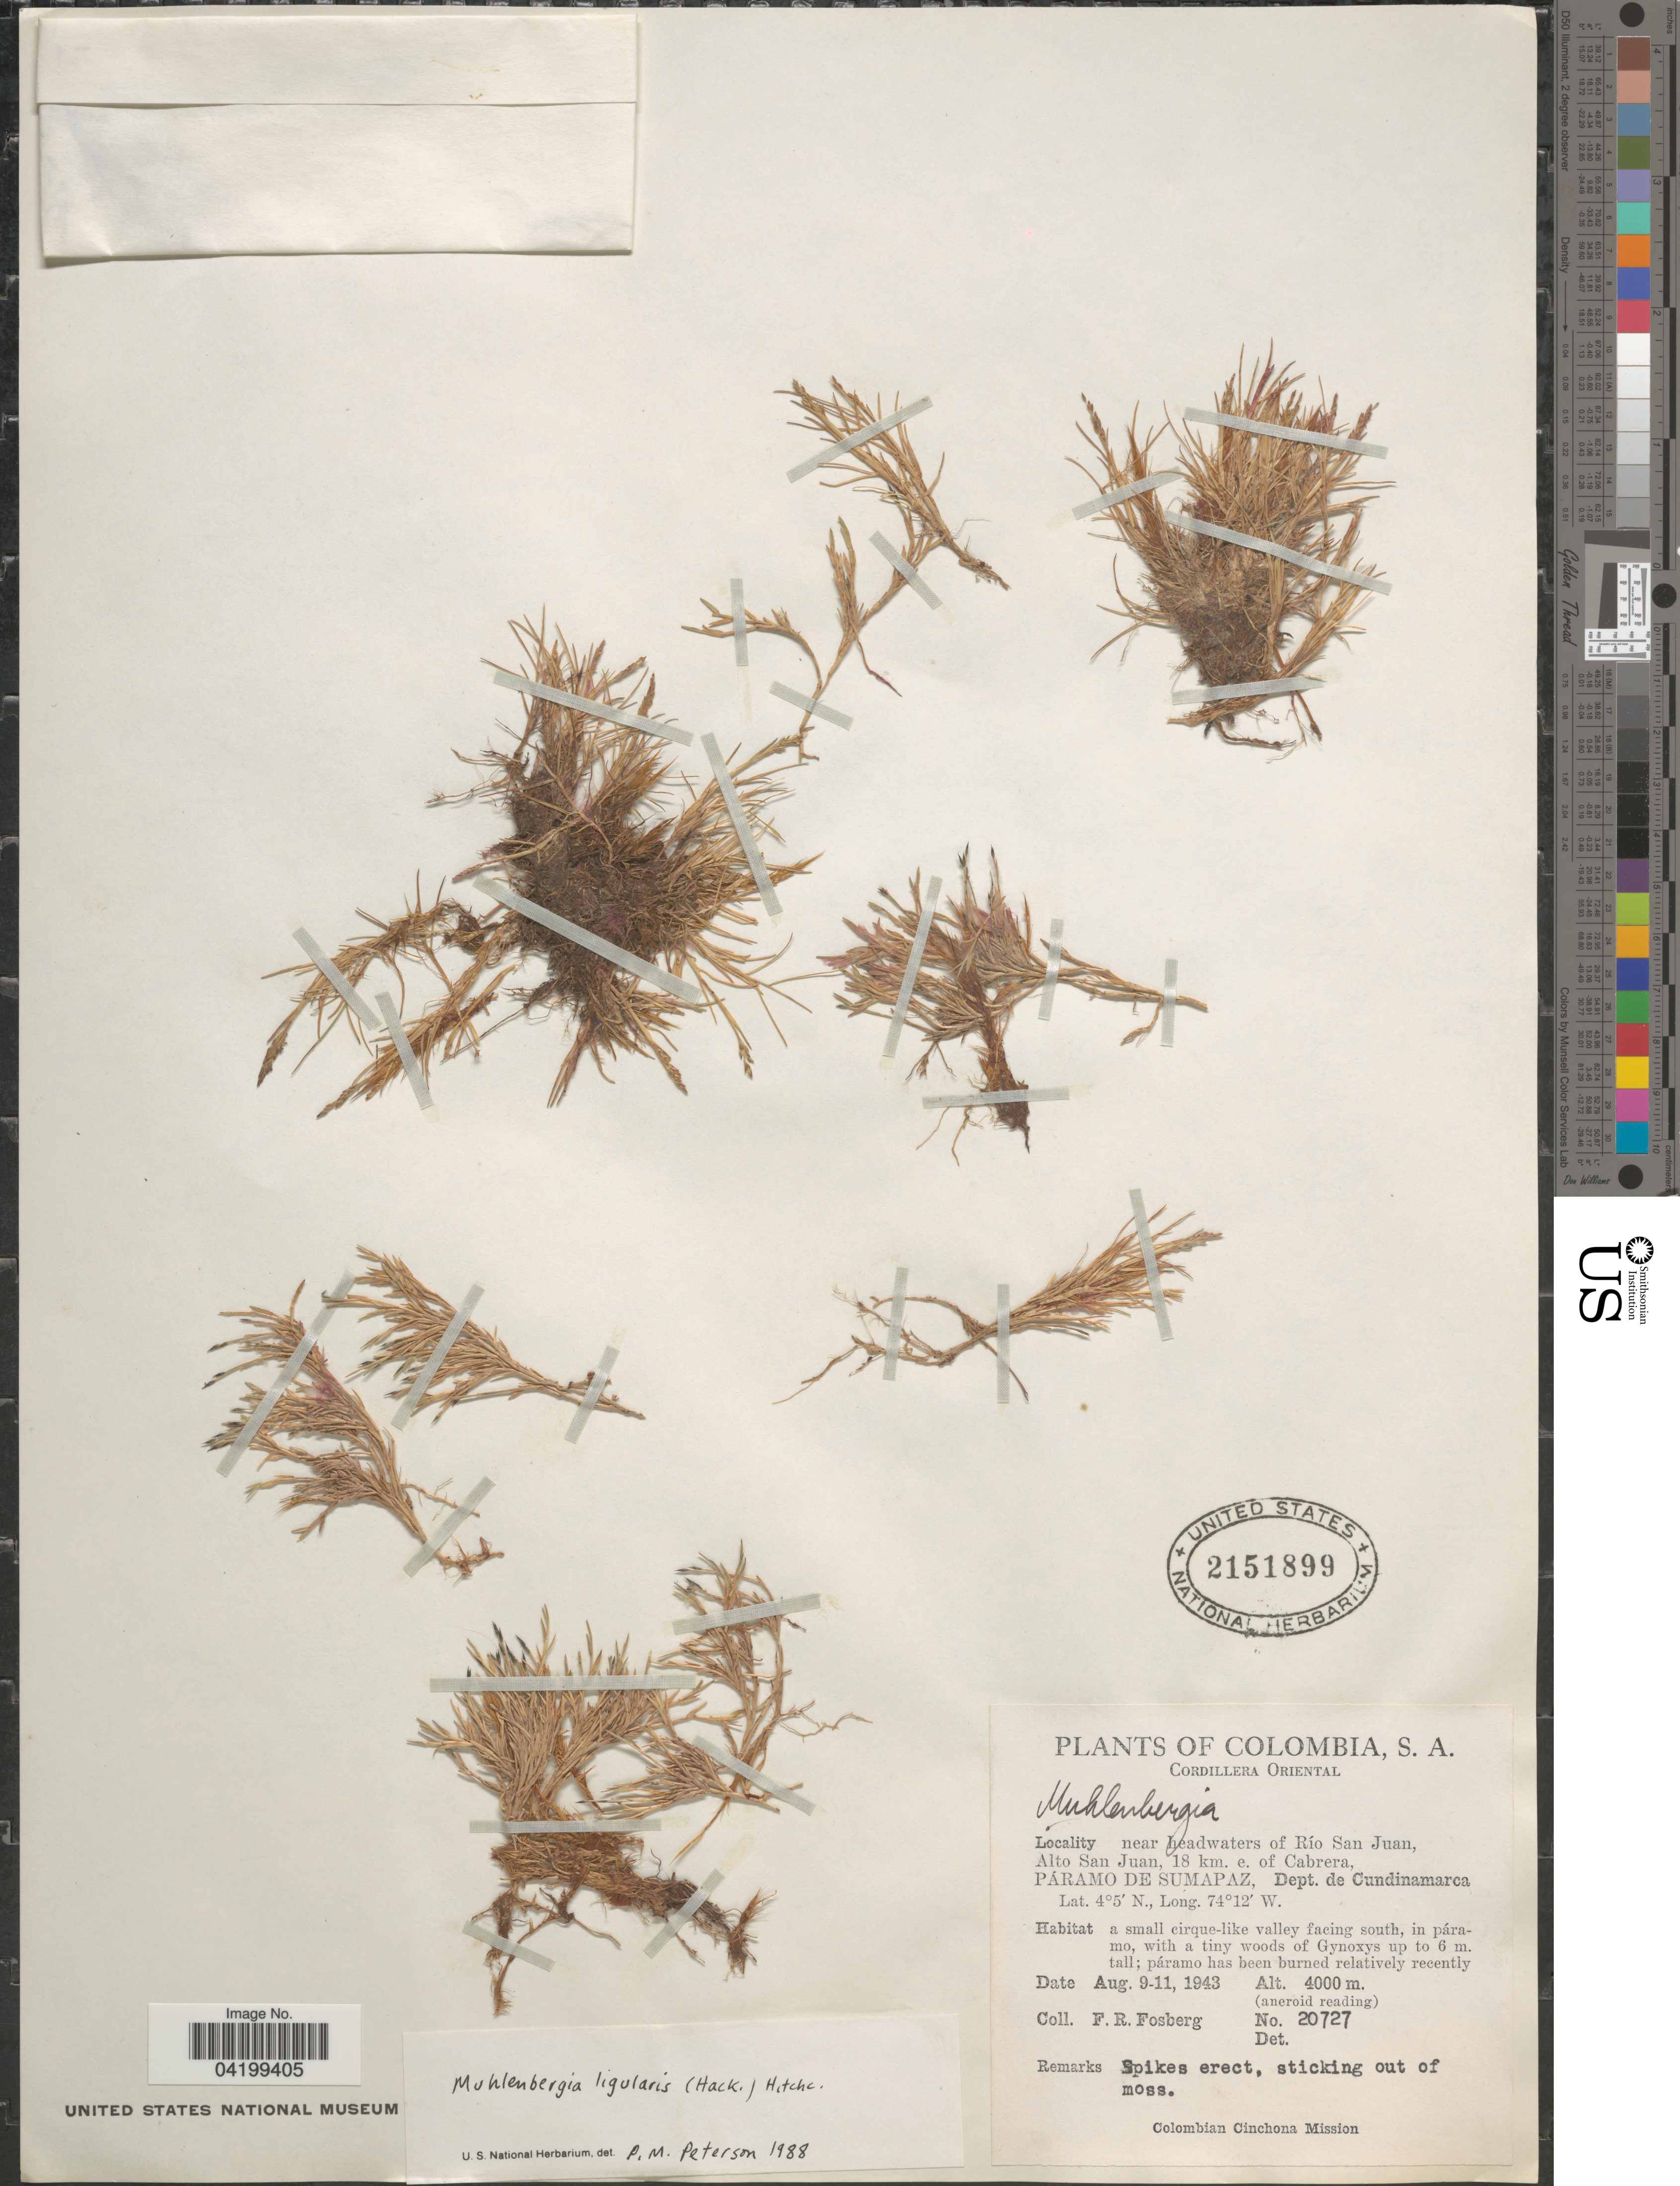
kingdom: Plantae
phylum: Tracheophyta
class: Liliopsida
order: Poales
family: Poaceae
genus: Muhlenbergia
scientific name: Muhlenbergia ligularis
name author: (Hack.) Hitchc.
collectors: F. R. Fosberg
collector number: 20727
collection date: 1943-08-09/1943-08-11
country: Colombia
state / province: Cundinamarca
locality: Cordillera Oriental. Near headwaters of Río San Juan, Alto San Juan, 18 km. e. of Cabrera, Páramo de Sumapaz, Dept. de Cundinamarca. A small cirque-like valley facing south, in páramo. Colombian Cinchona Mission.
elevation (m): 4000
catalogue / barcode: US 2151899